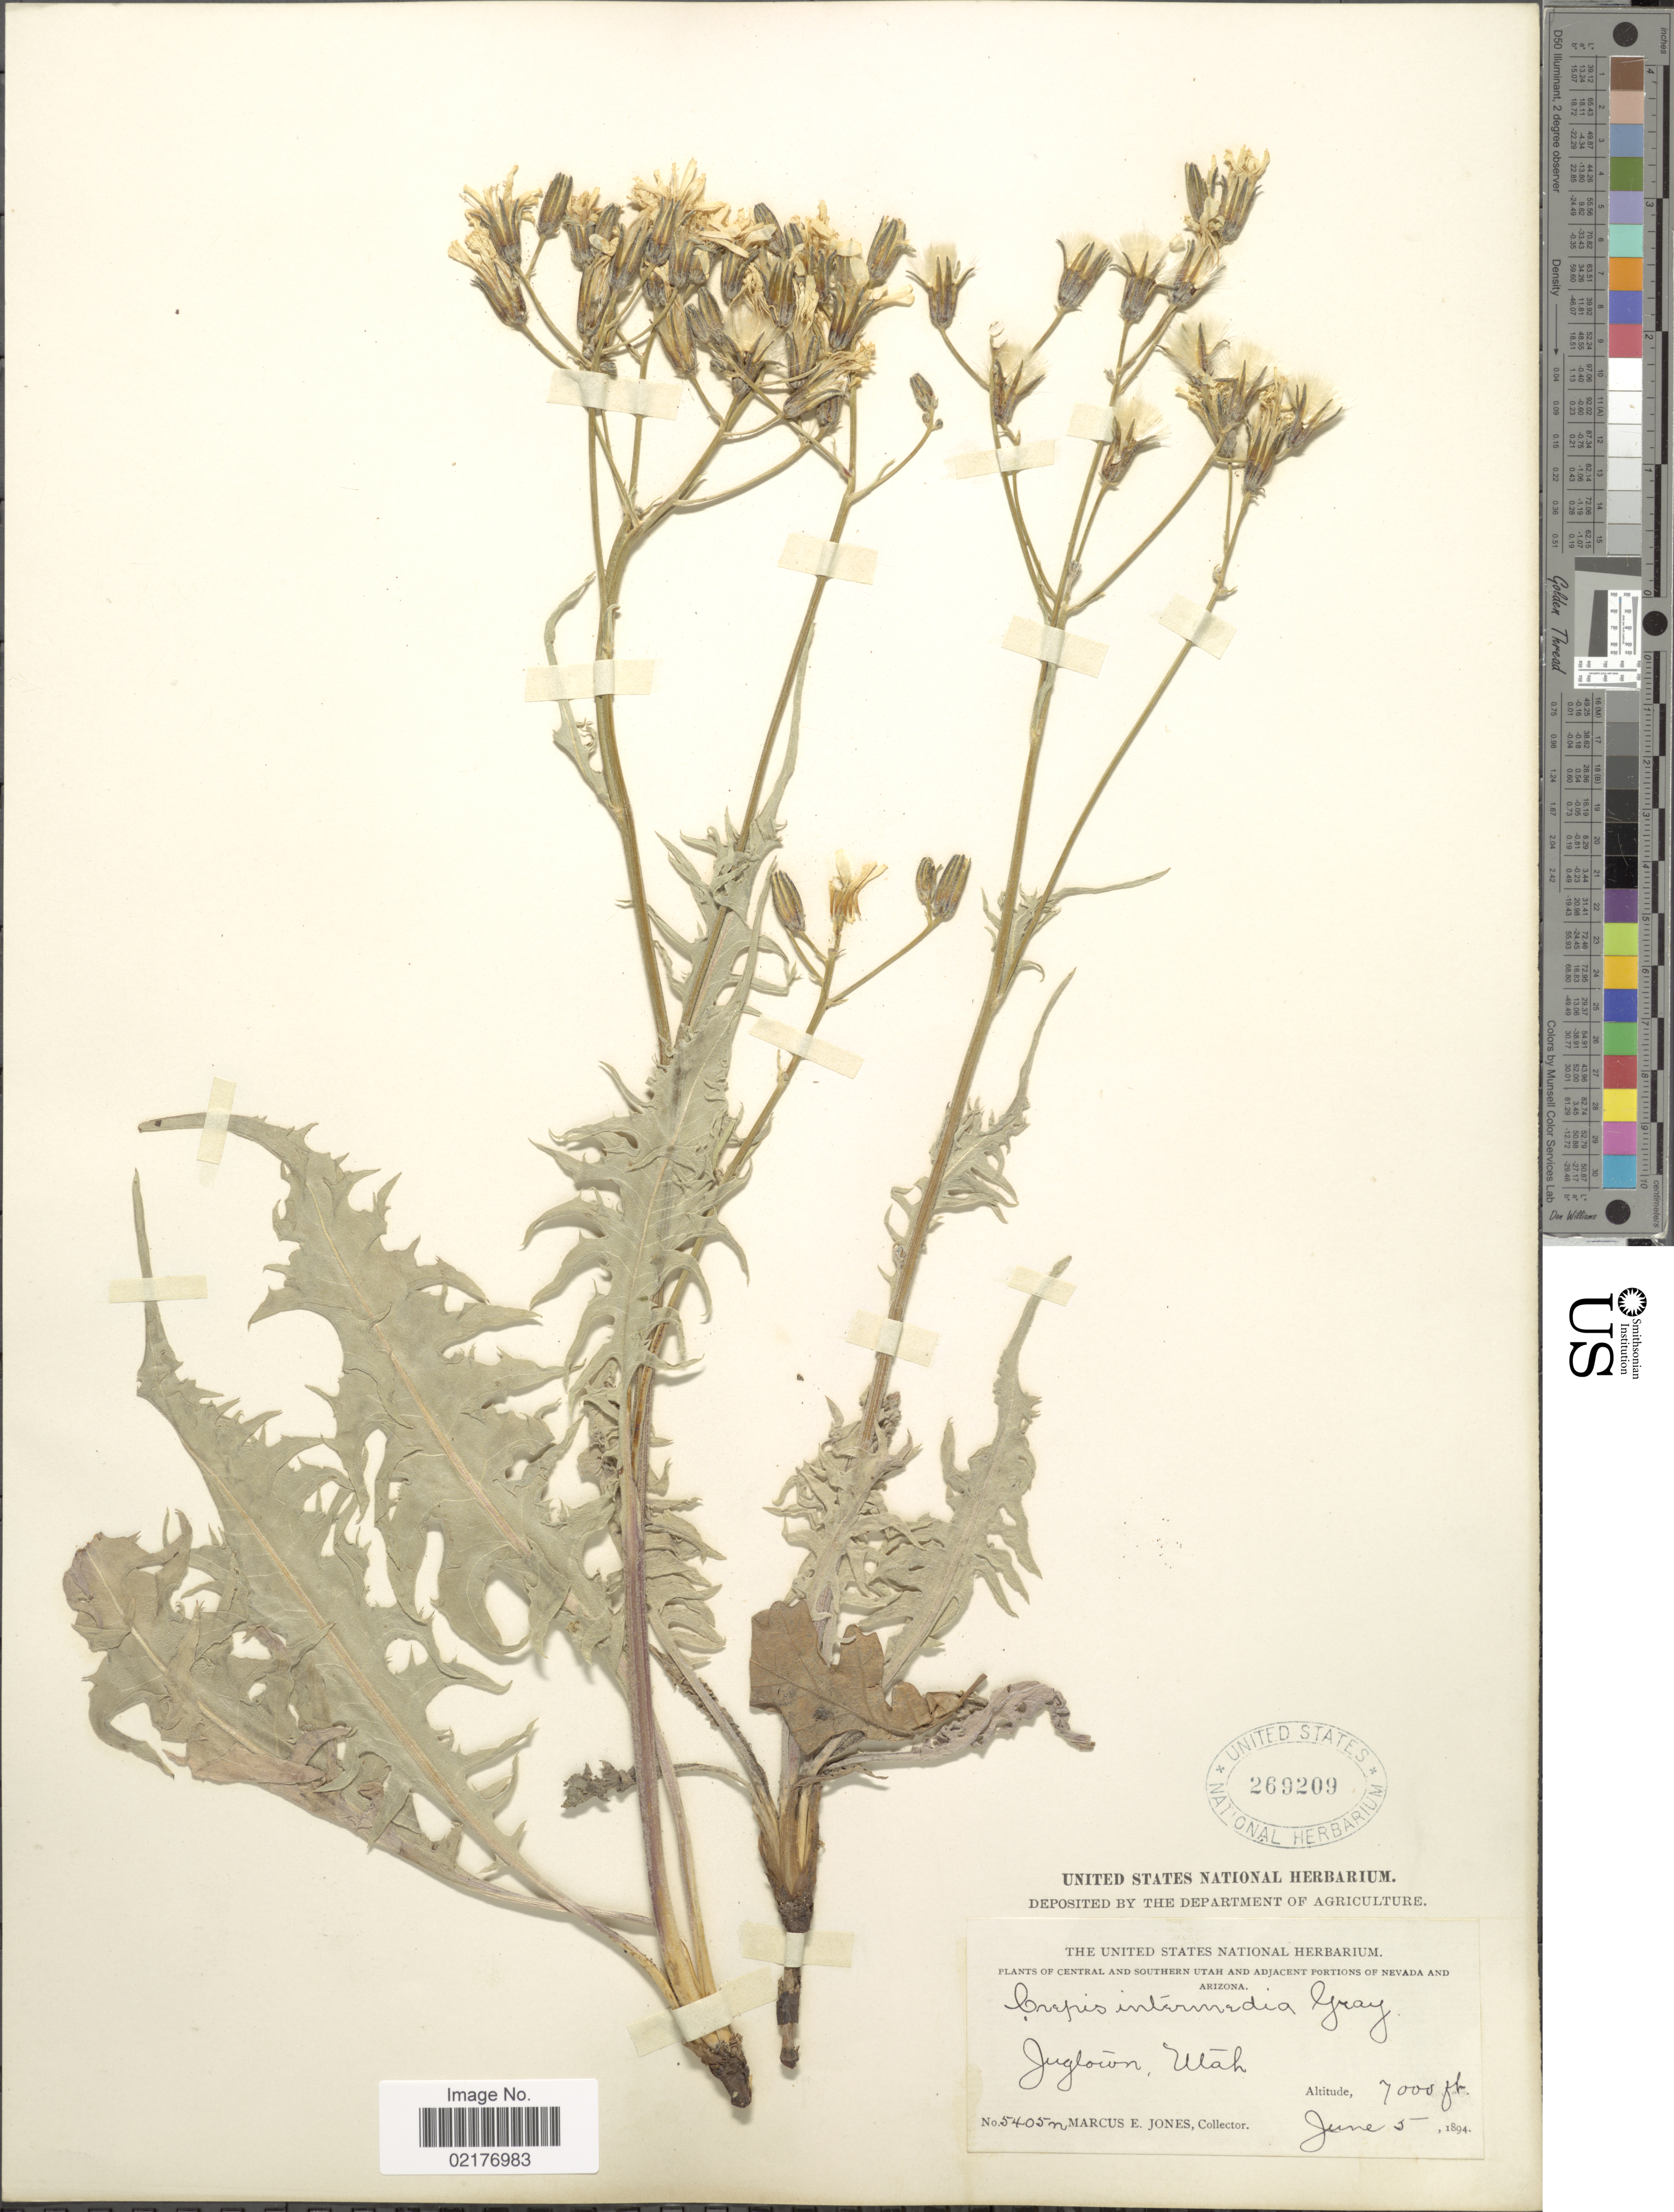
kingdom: Plantae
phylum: Tracheophyta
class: Magnoliopsida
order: Asterales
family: Asteraceae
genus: Crepis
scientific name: Crepis intermedia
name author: A. Gray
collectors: M. E. Jones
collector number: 5405n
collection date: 1894-06-05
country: United States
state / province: Utah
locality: Jugtown, Utah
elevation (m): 2134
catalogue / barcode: US 269209